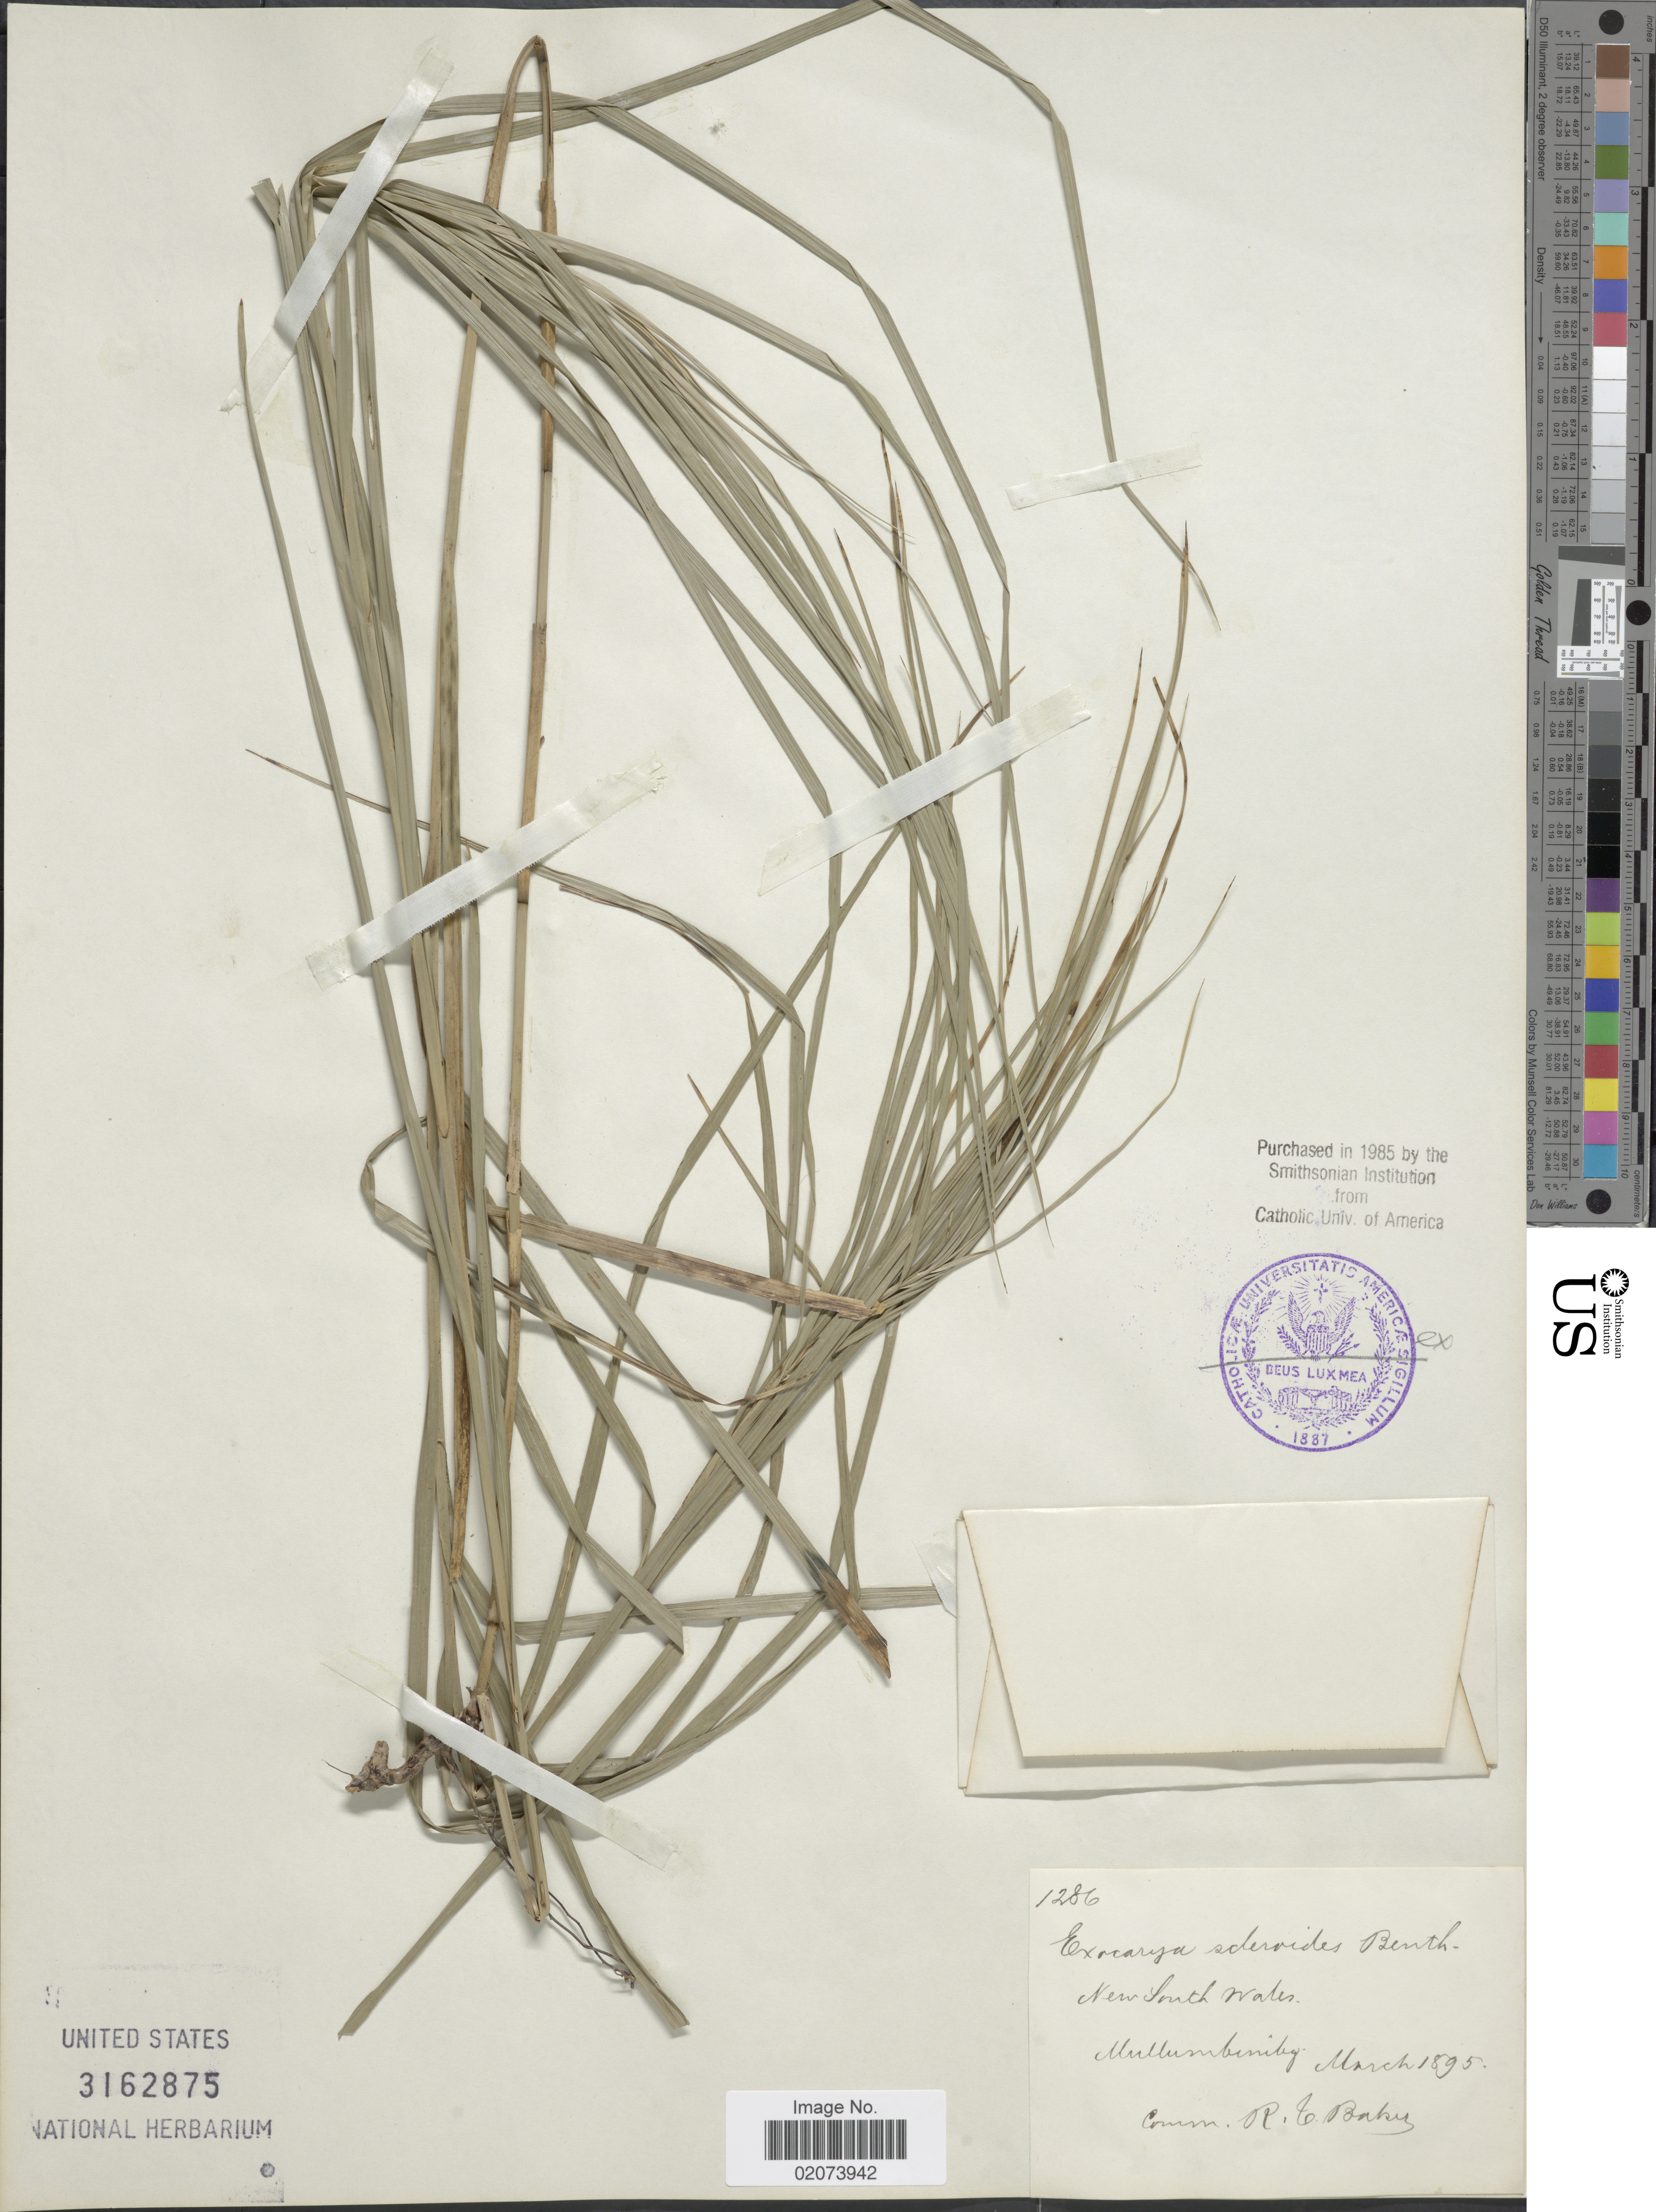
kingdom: Plantae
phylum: Tracheophyta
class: Liliopsida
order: Poales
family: Cyperaceae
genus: Exocarya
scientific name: Exocarya sclerioides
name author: (F. Muell.) Benth.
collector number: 1286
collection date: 1895-03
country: Australia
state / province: New South Wales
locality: Mullumbimby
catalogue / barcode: US 3162875